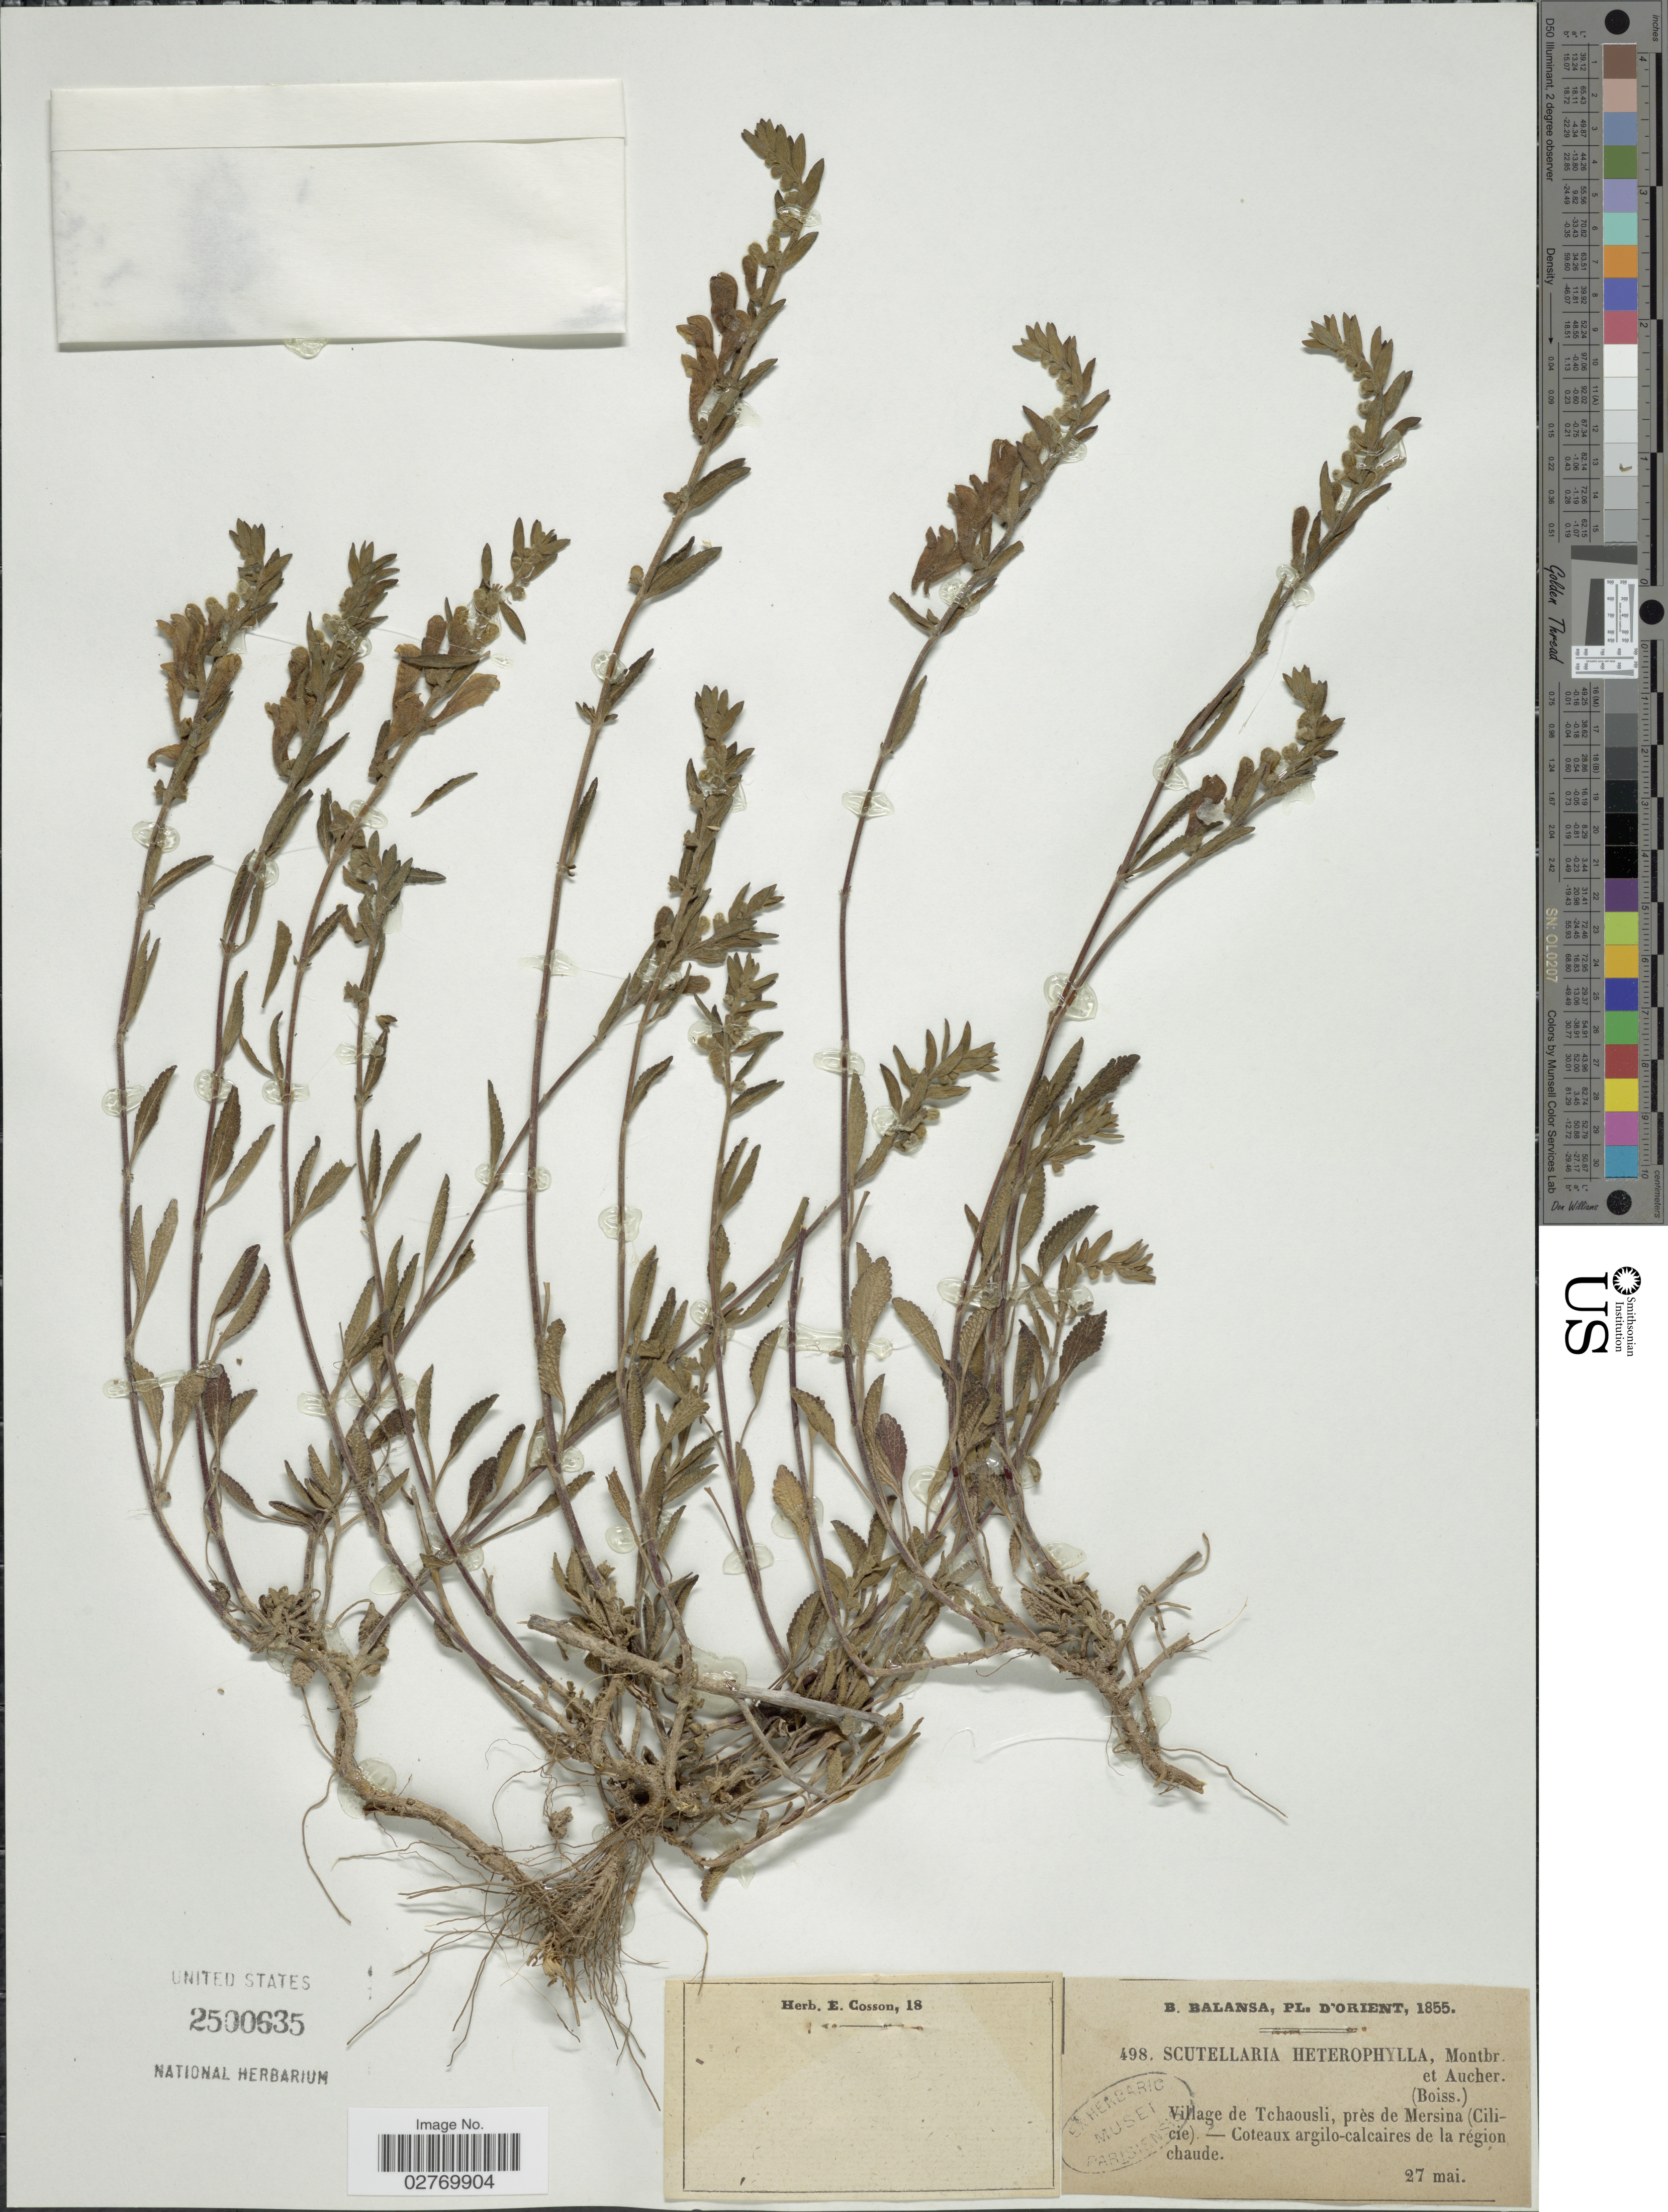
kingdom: Plantae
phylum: Tracheophyta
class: Magnoliopsida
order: Lamiales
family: Lamiaceae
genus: Scutellaria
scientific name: Scutellaria heterophylla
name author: Montbret & Aucher ex Benth.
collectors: B. Balansa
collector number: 498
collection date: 1855-05-27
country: Turkey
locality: Orient. Village de Tchaousli, près de Mersina (Cilicie). Coteaux argilo-calcaires de la région chaude.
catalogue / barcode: US 2500635